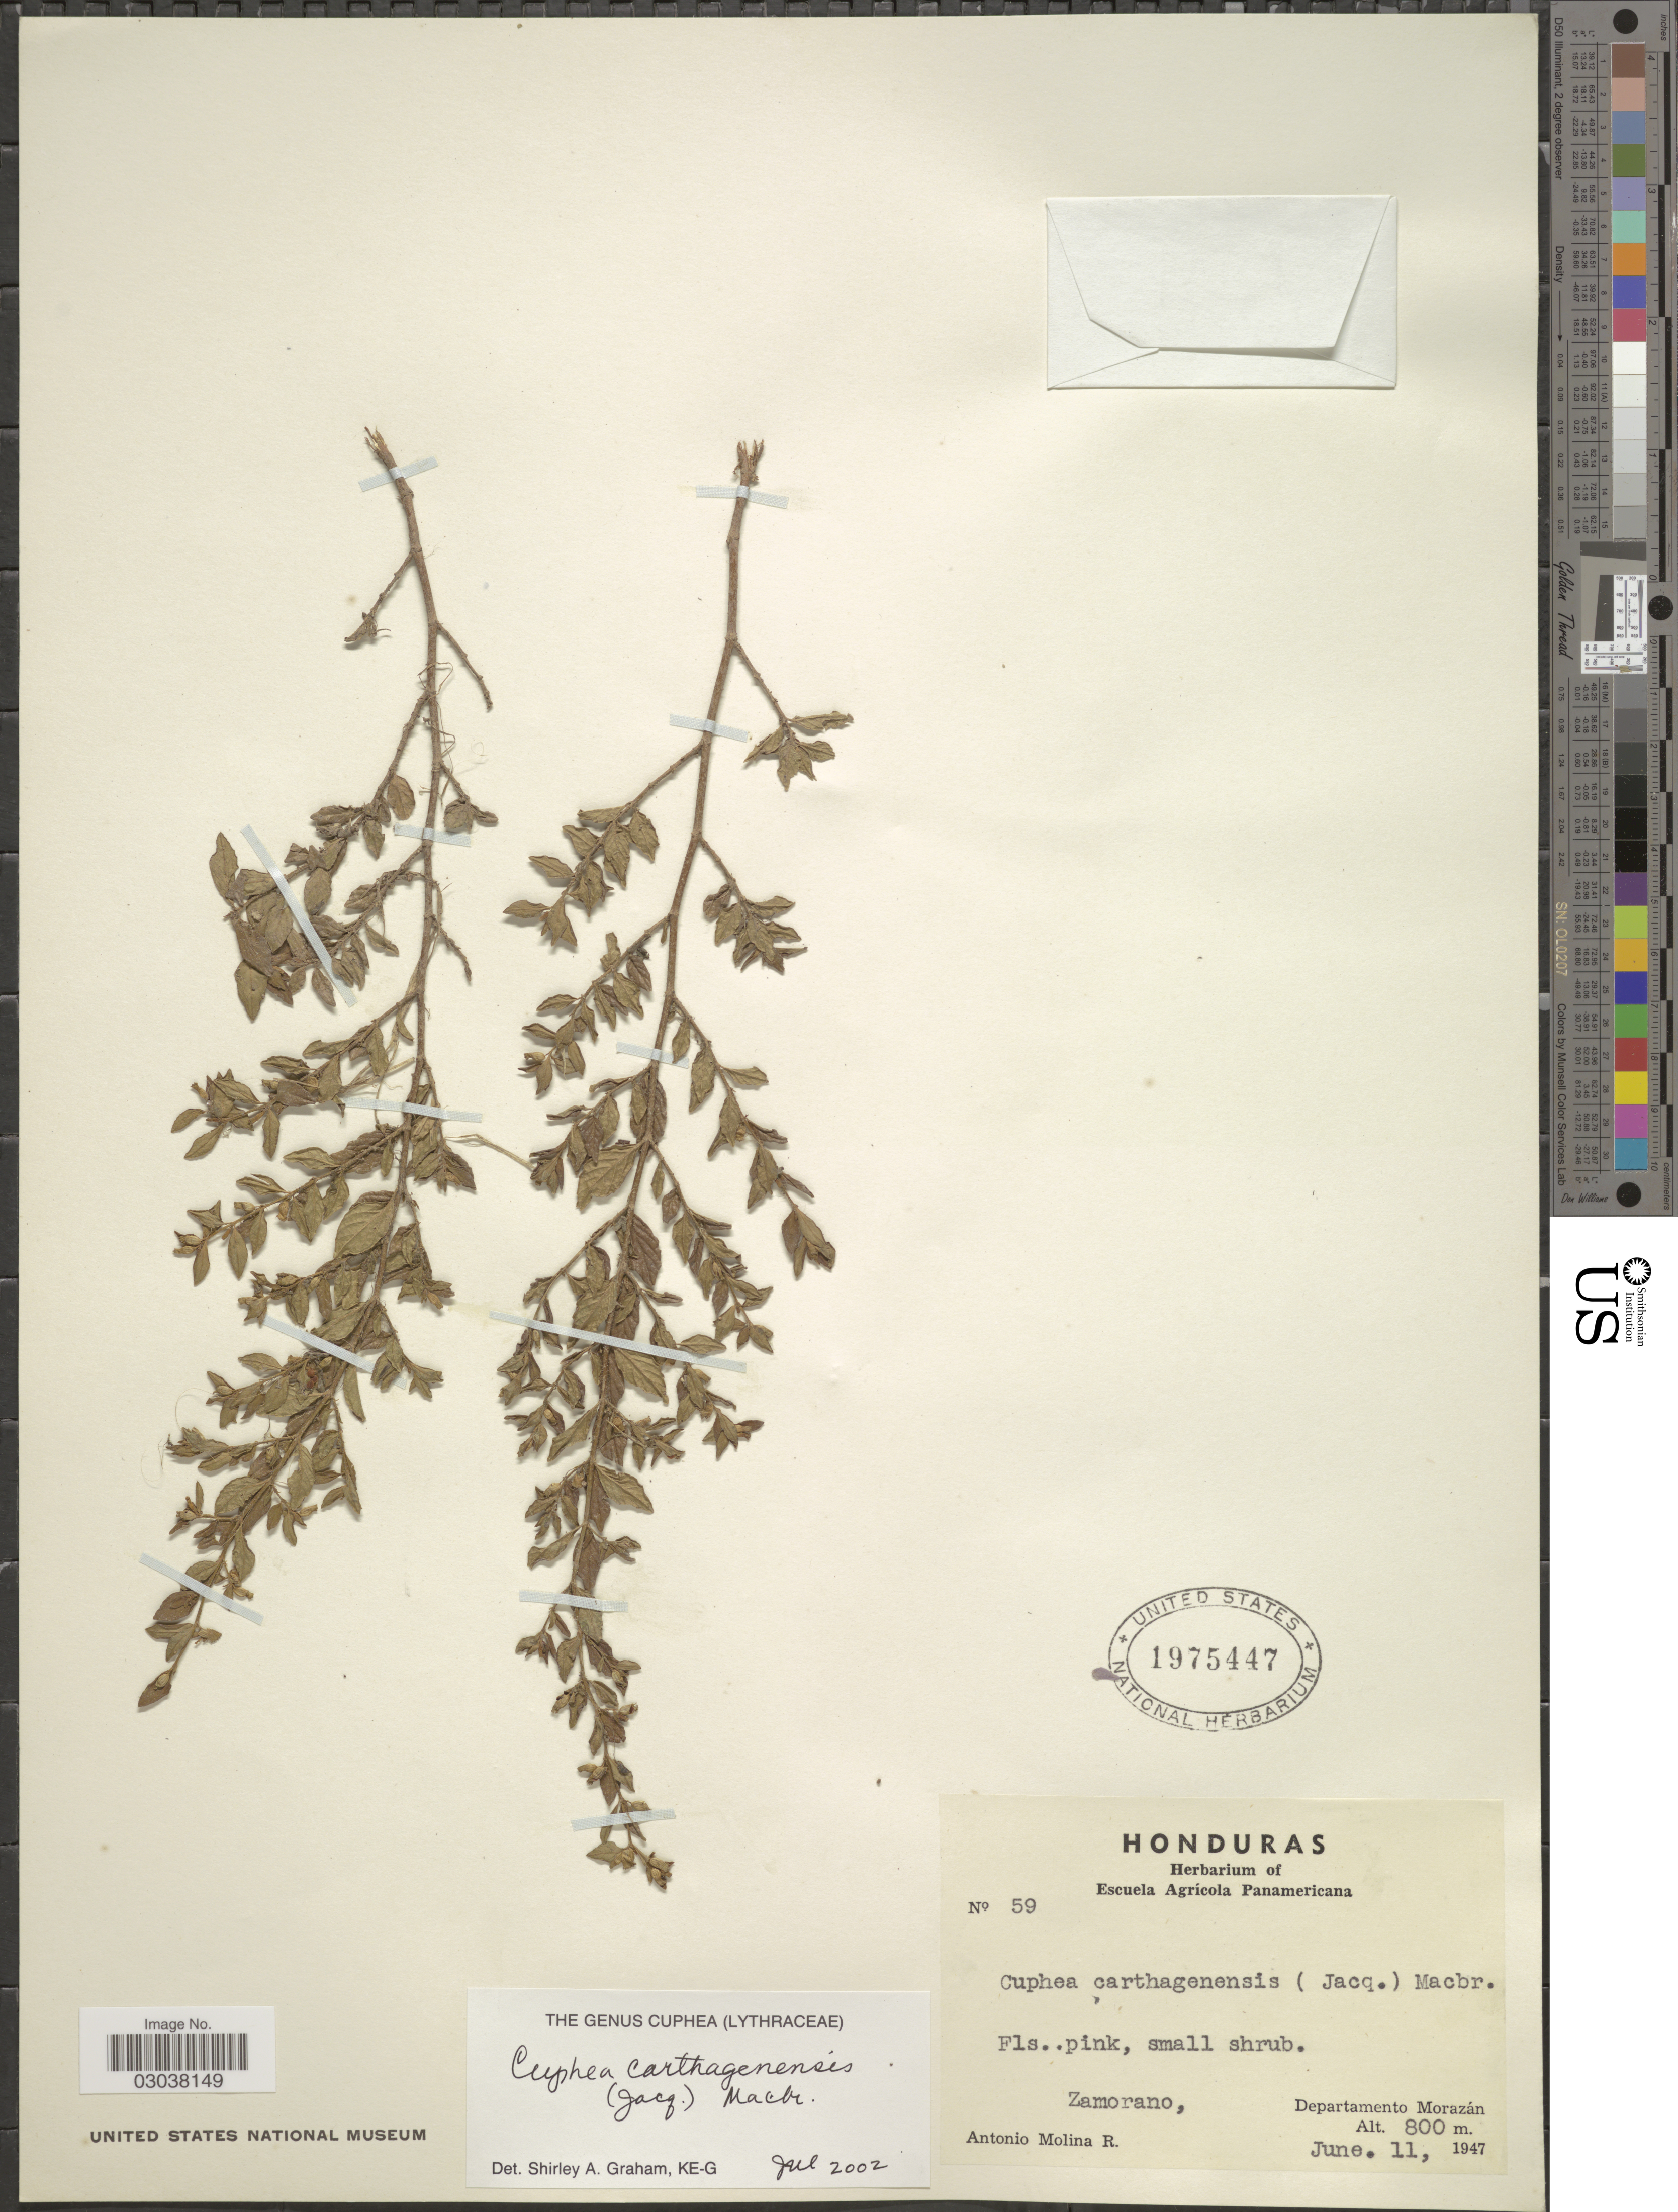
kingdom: Plantae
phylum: Tracheophyta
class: Magnoliopsida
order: Myrtales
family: Lythraceae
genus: Cuphea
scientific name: Cuphea carthagenensis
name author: (Jacq.) J.F. Macbr.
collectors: A. Molina R.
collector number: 59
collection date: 1947-06-11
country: Honduras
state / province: Fco. Morazán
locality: Zamorano, Departamento Morazán.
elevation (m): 800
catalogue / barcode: US 1975447